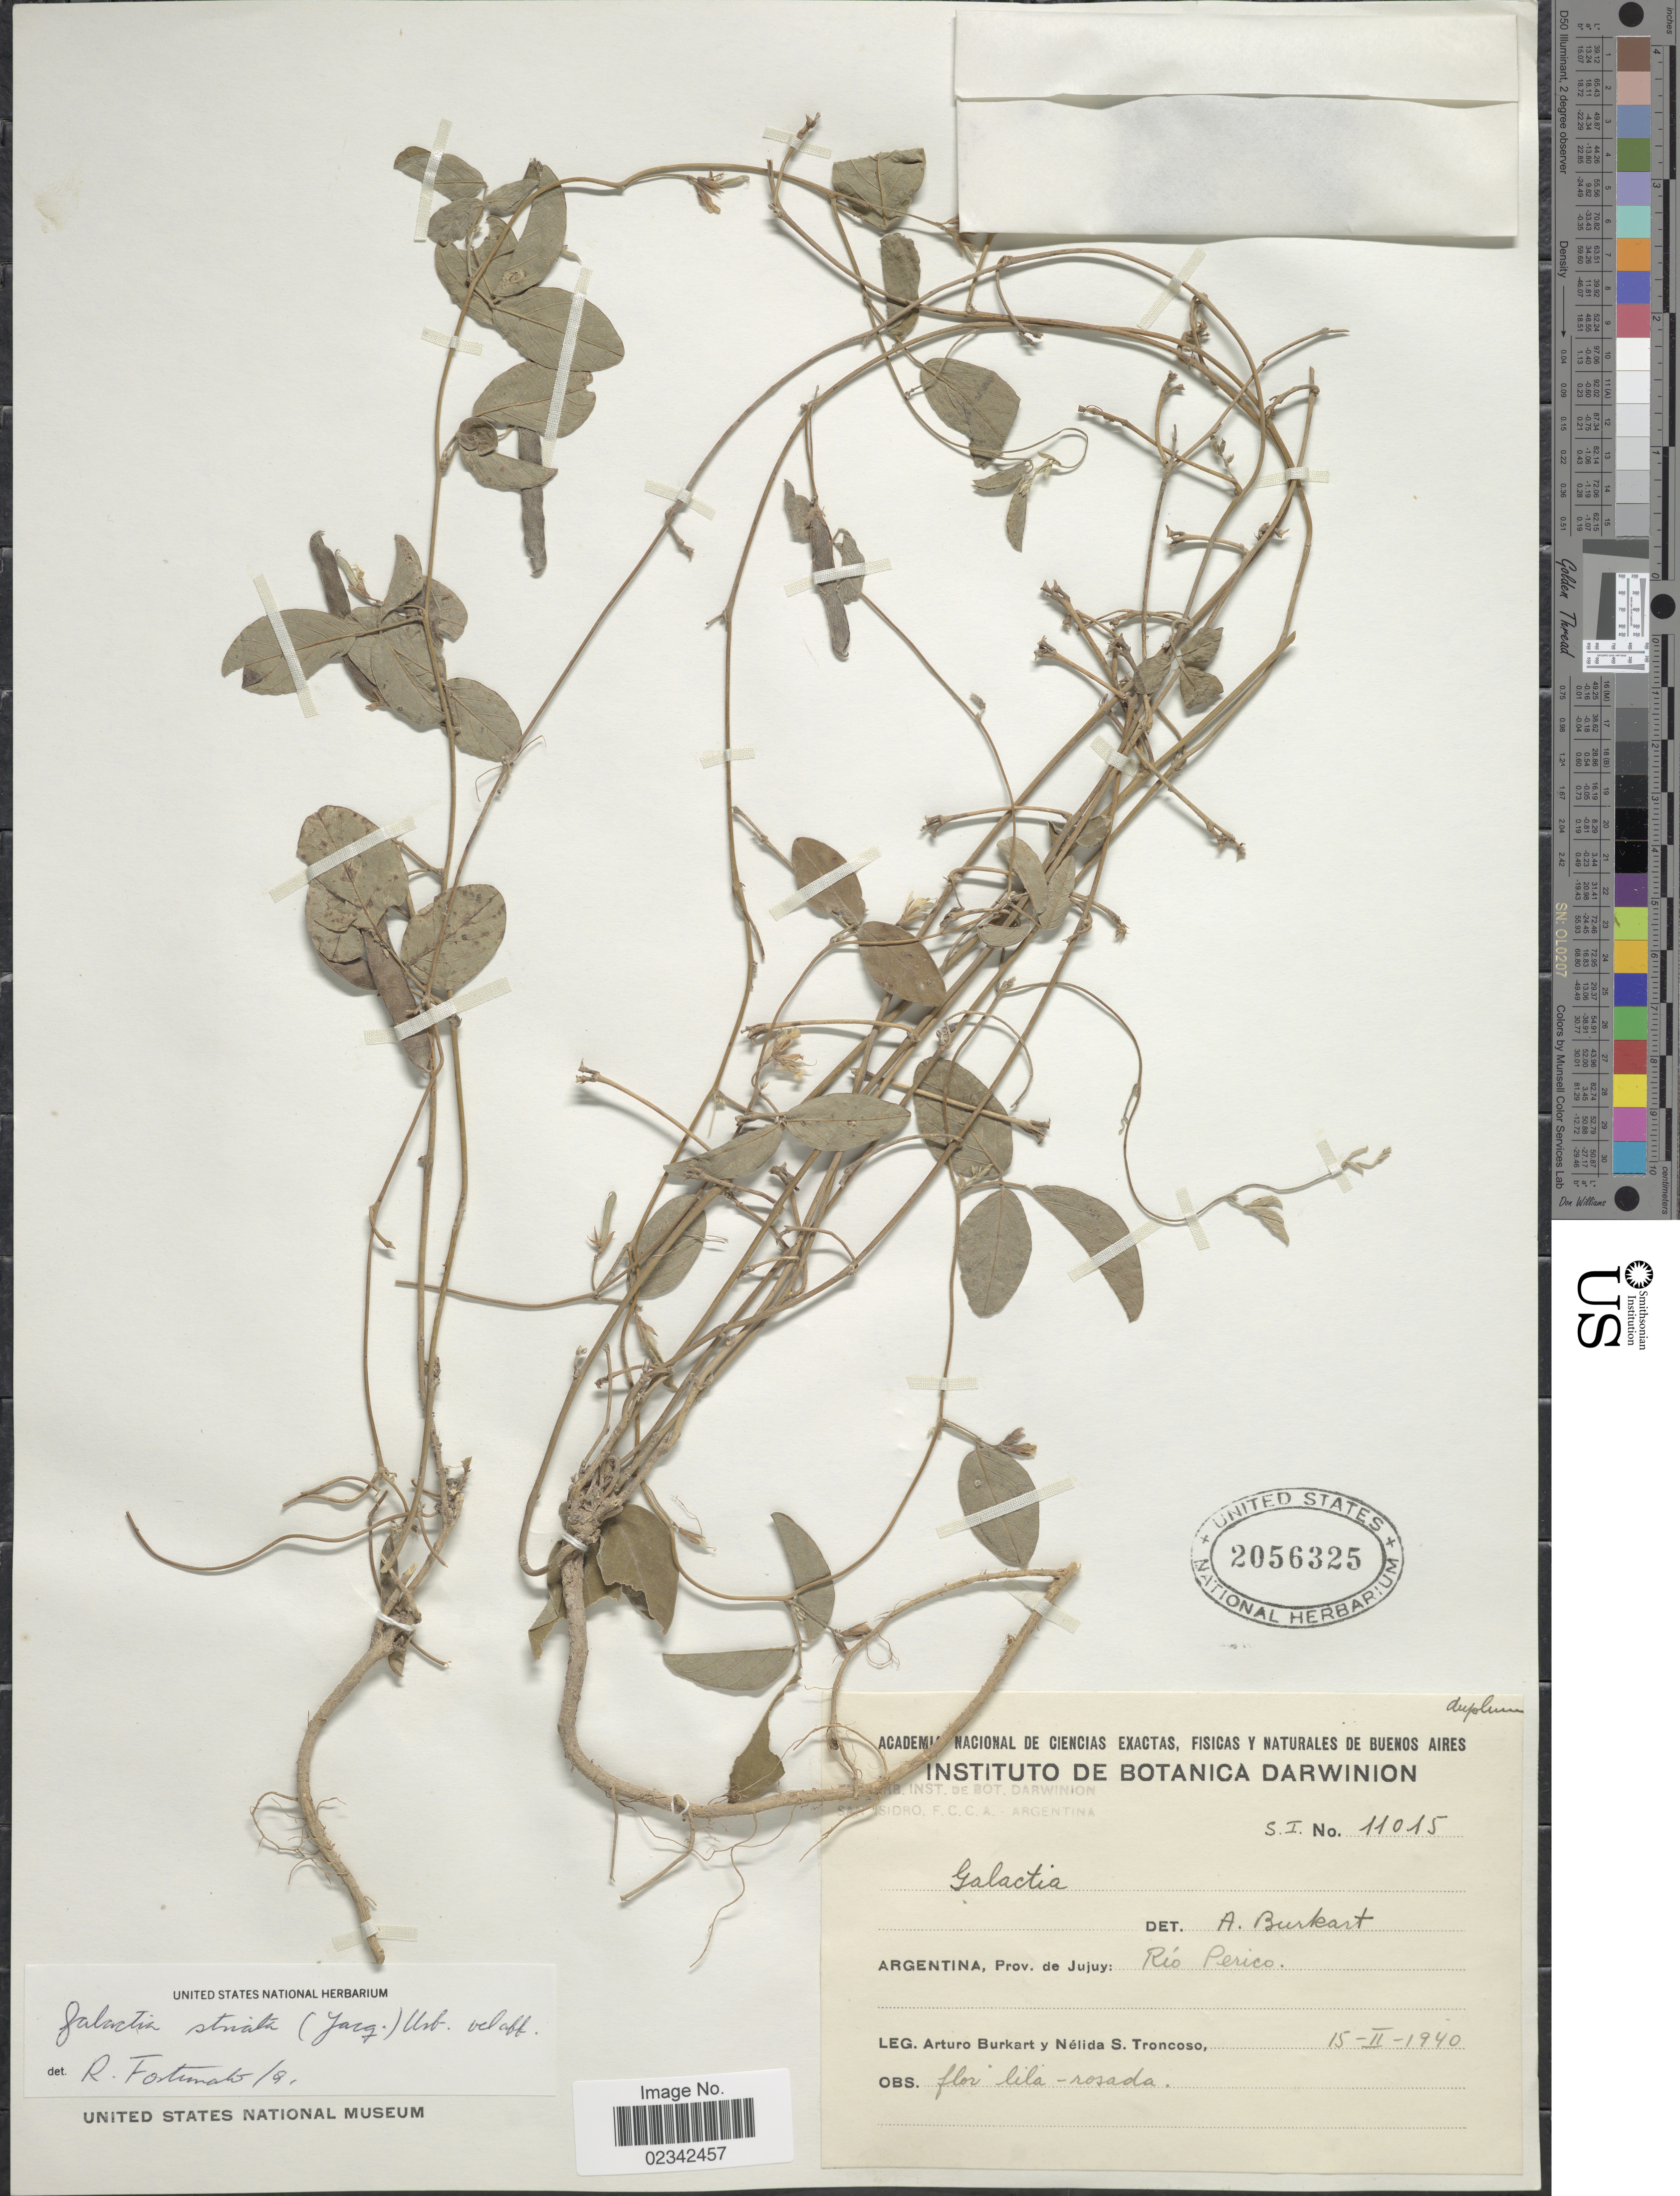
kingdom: Plantae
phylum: Tracheophyta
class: Magnoliopsida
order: Fabales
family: Fabaceae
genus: Galactia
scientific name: Galactia striata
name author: (Jacq.) Urb.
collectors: A. E. Burkart & N. Troncoso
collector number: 11015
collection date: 1940-01-11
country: Argentina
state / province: Jujuy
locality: Rio Perico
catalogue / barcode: US 2056325